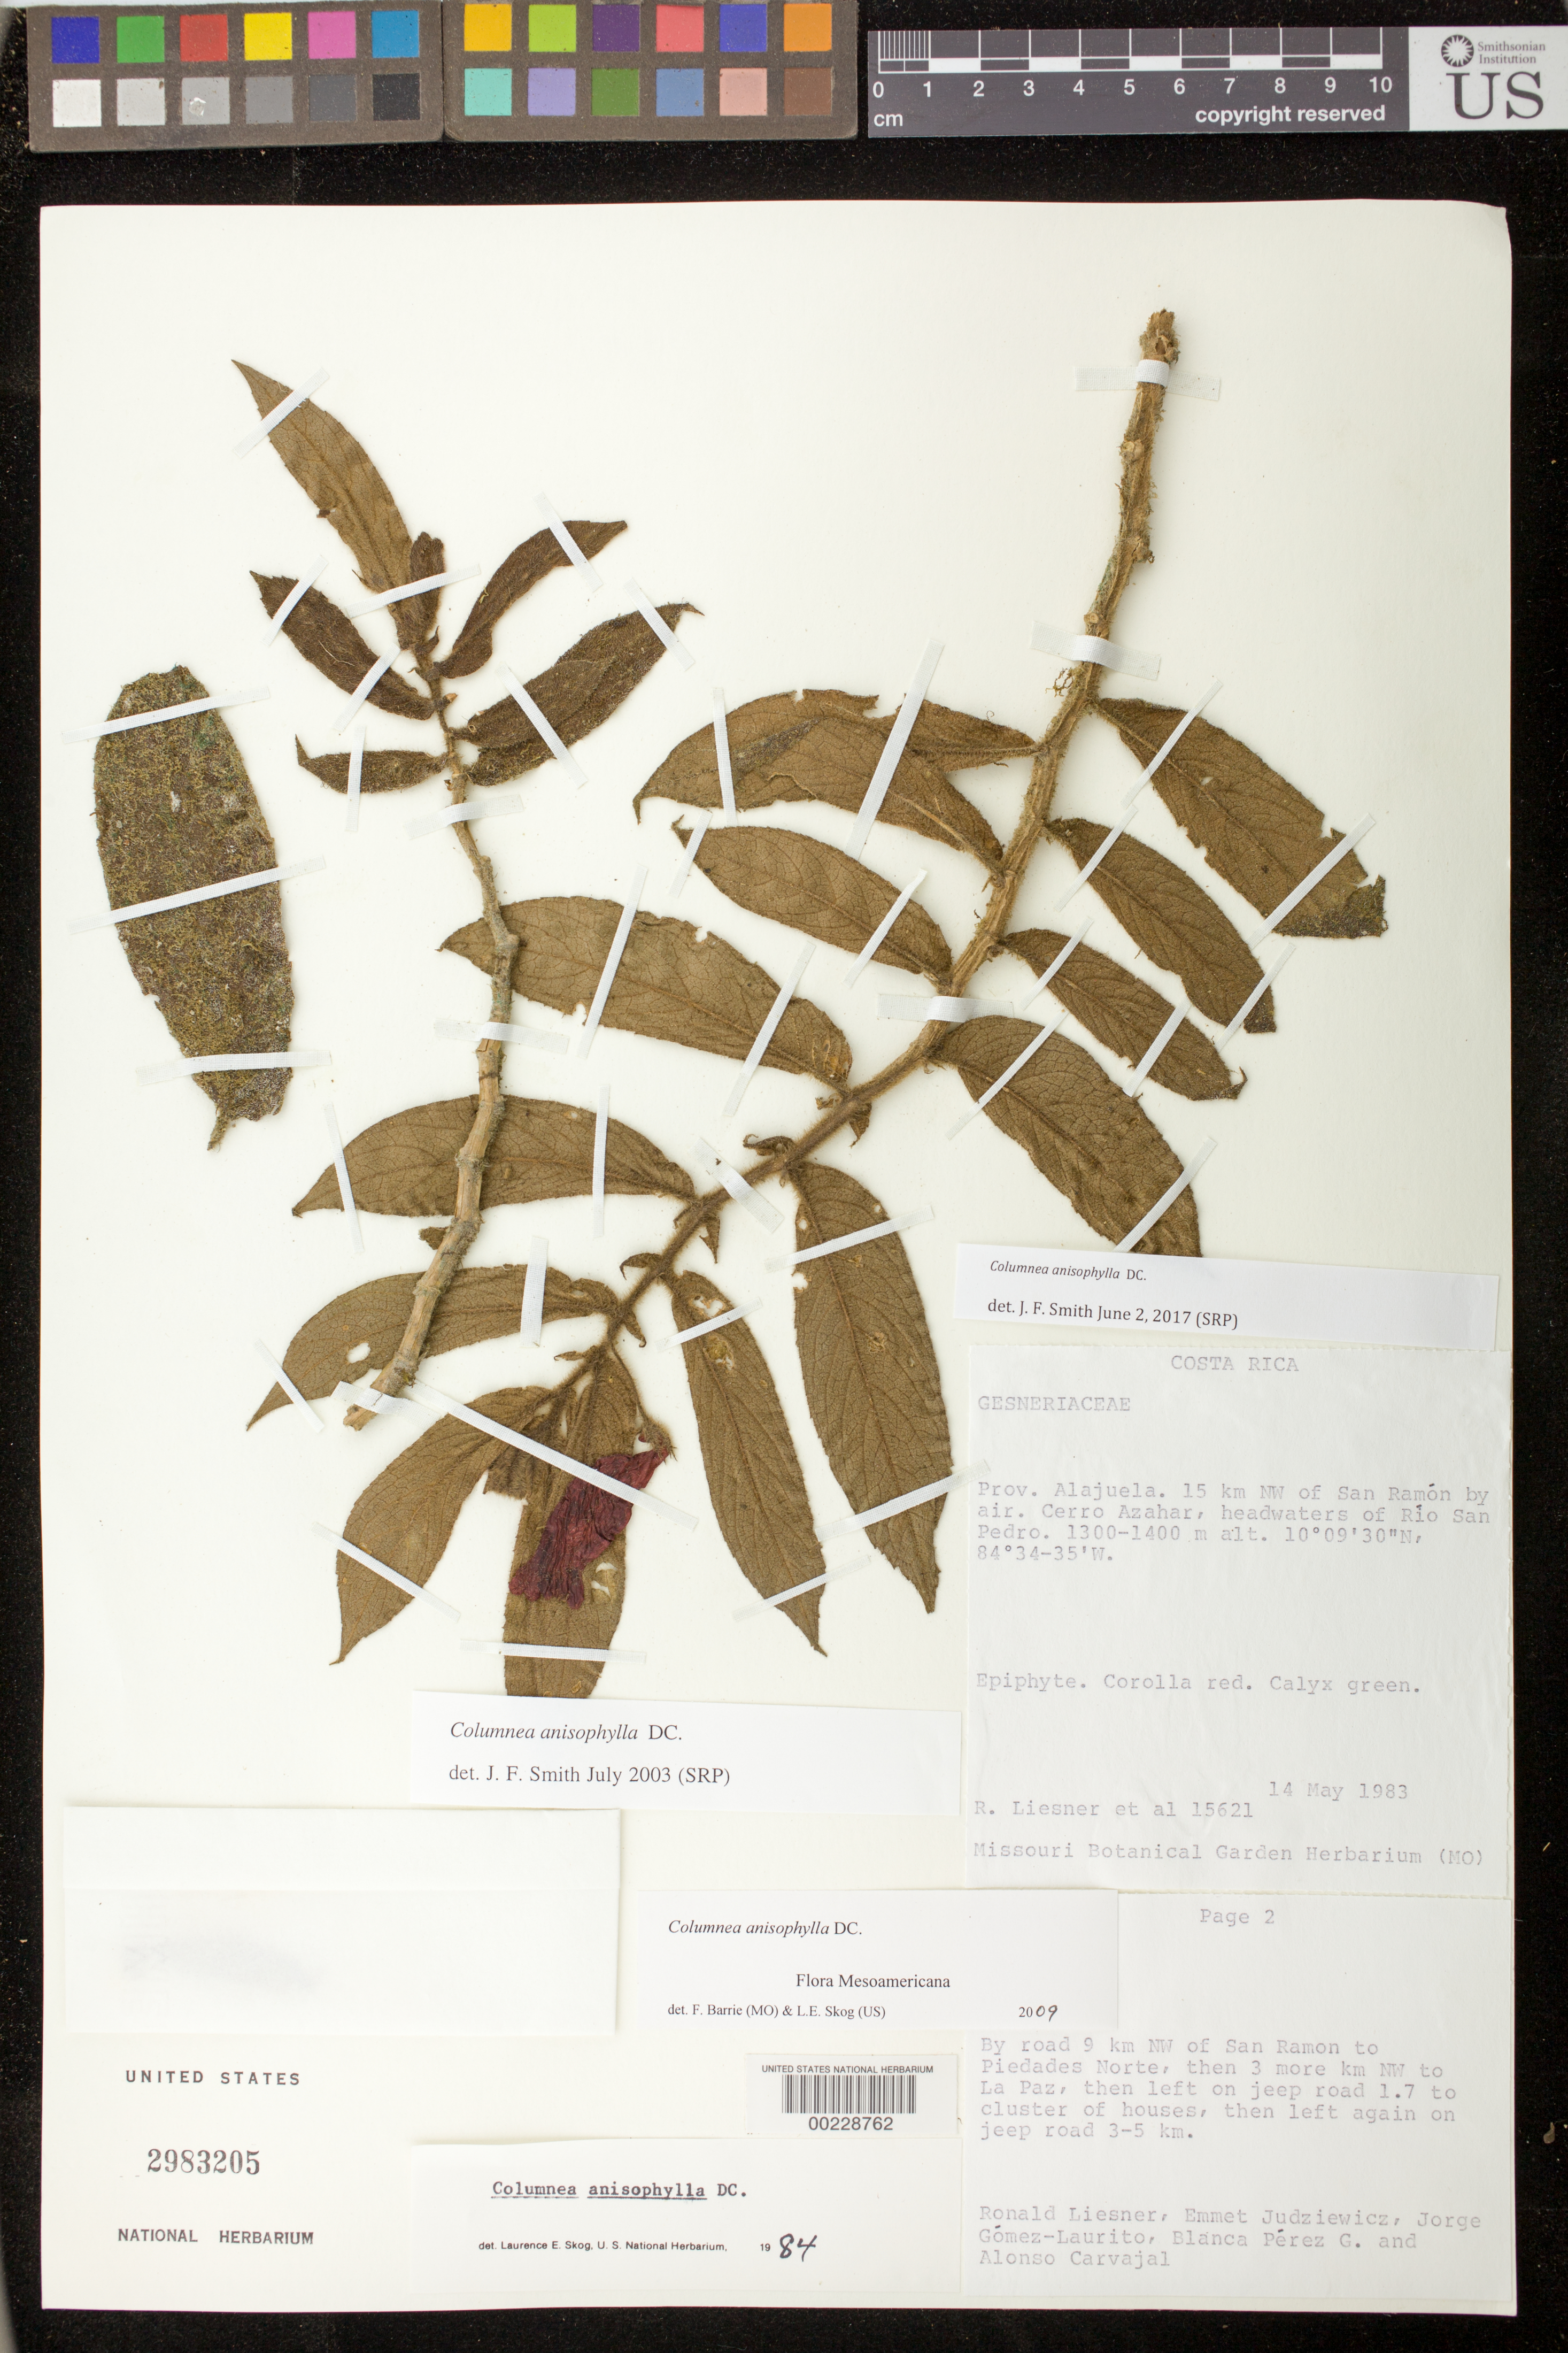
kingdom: Plantae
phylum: Tracheophyta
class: Magnoliopsida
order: Lamiales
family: Gesneriaceae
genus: Columnea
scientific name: Columnea anisophylla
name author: DC.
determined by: Smith, J. F.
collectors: R. L. Liesner, E. J. Judziewicz, J. A. Gómez-Laurito, B. Perez G. & A. Carvajal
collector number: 15621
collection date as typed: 14 May 1983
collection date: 1983-05-14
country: Costa Rica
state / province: Alajuela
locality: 15 km NW of San Ramon by air, Cerro Azahar, headwaters of Rio San Pedro, by rd 9 km NW of San Ramon to Piedades Norte, ...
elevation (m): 1300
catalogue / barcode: US 2983205